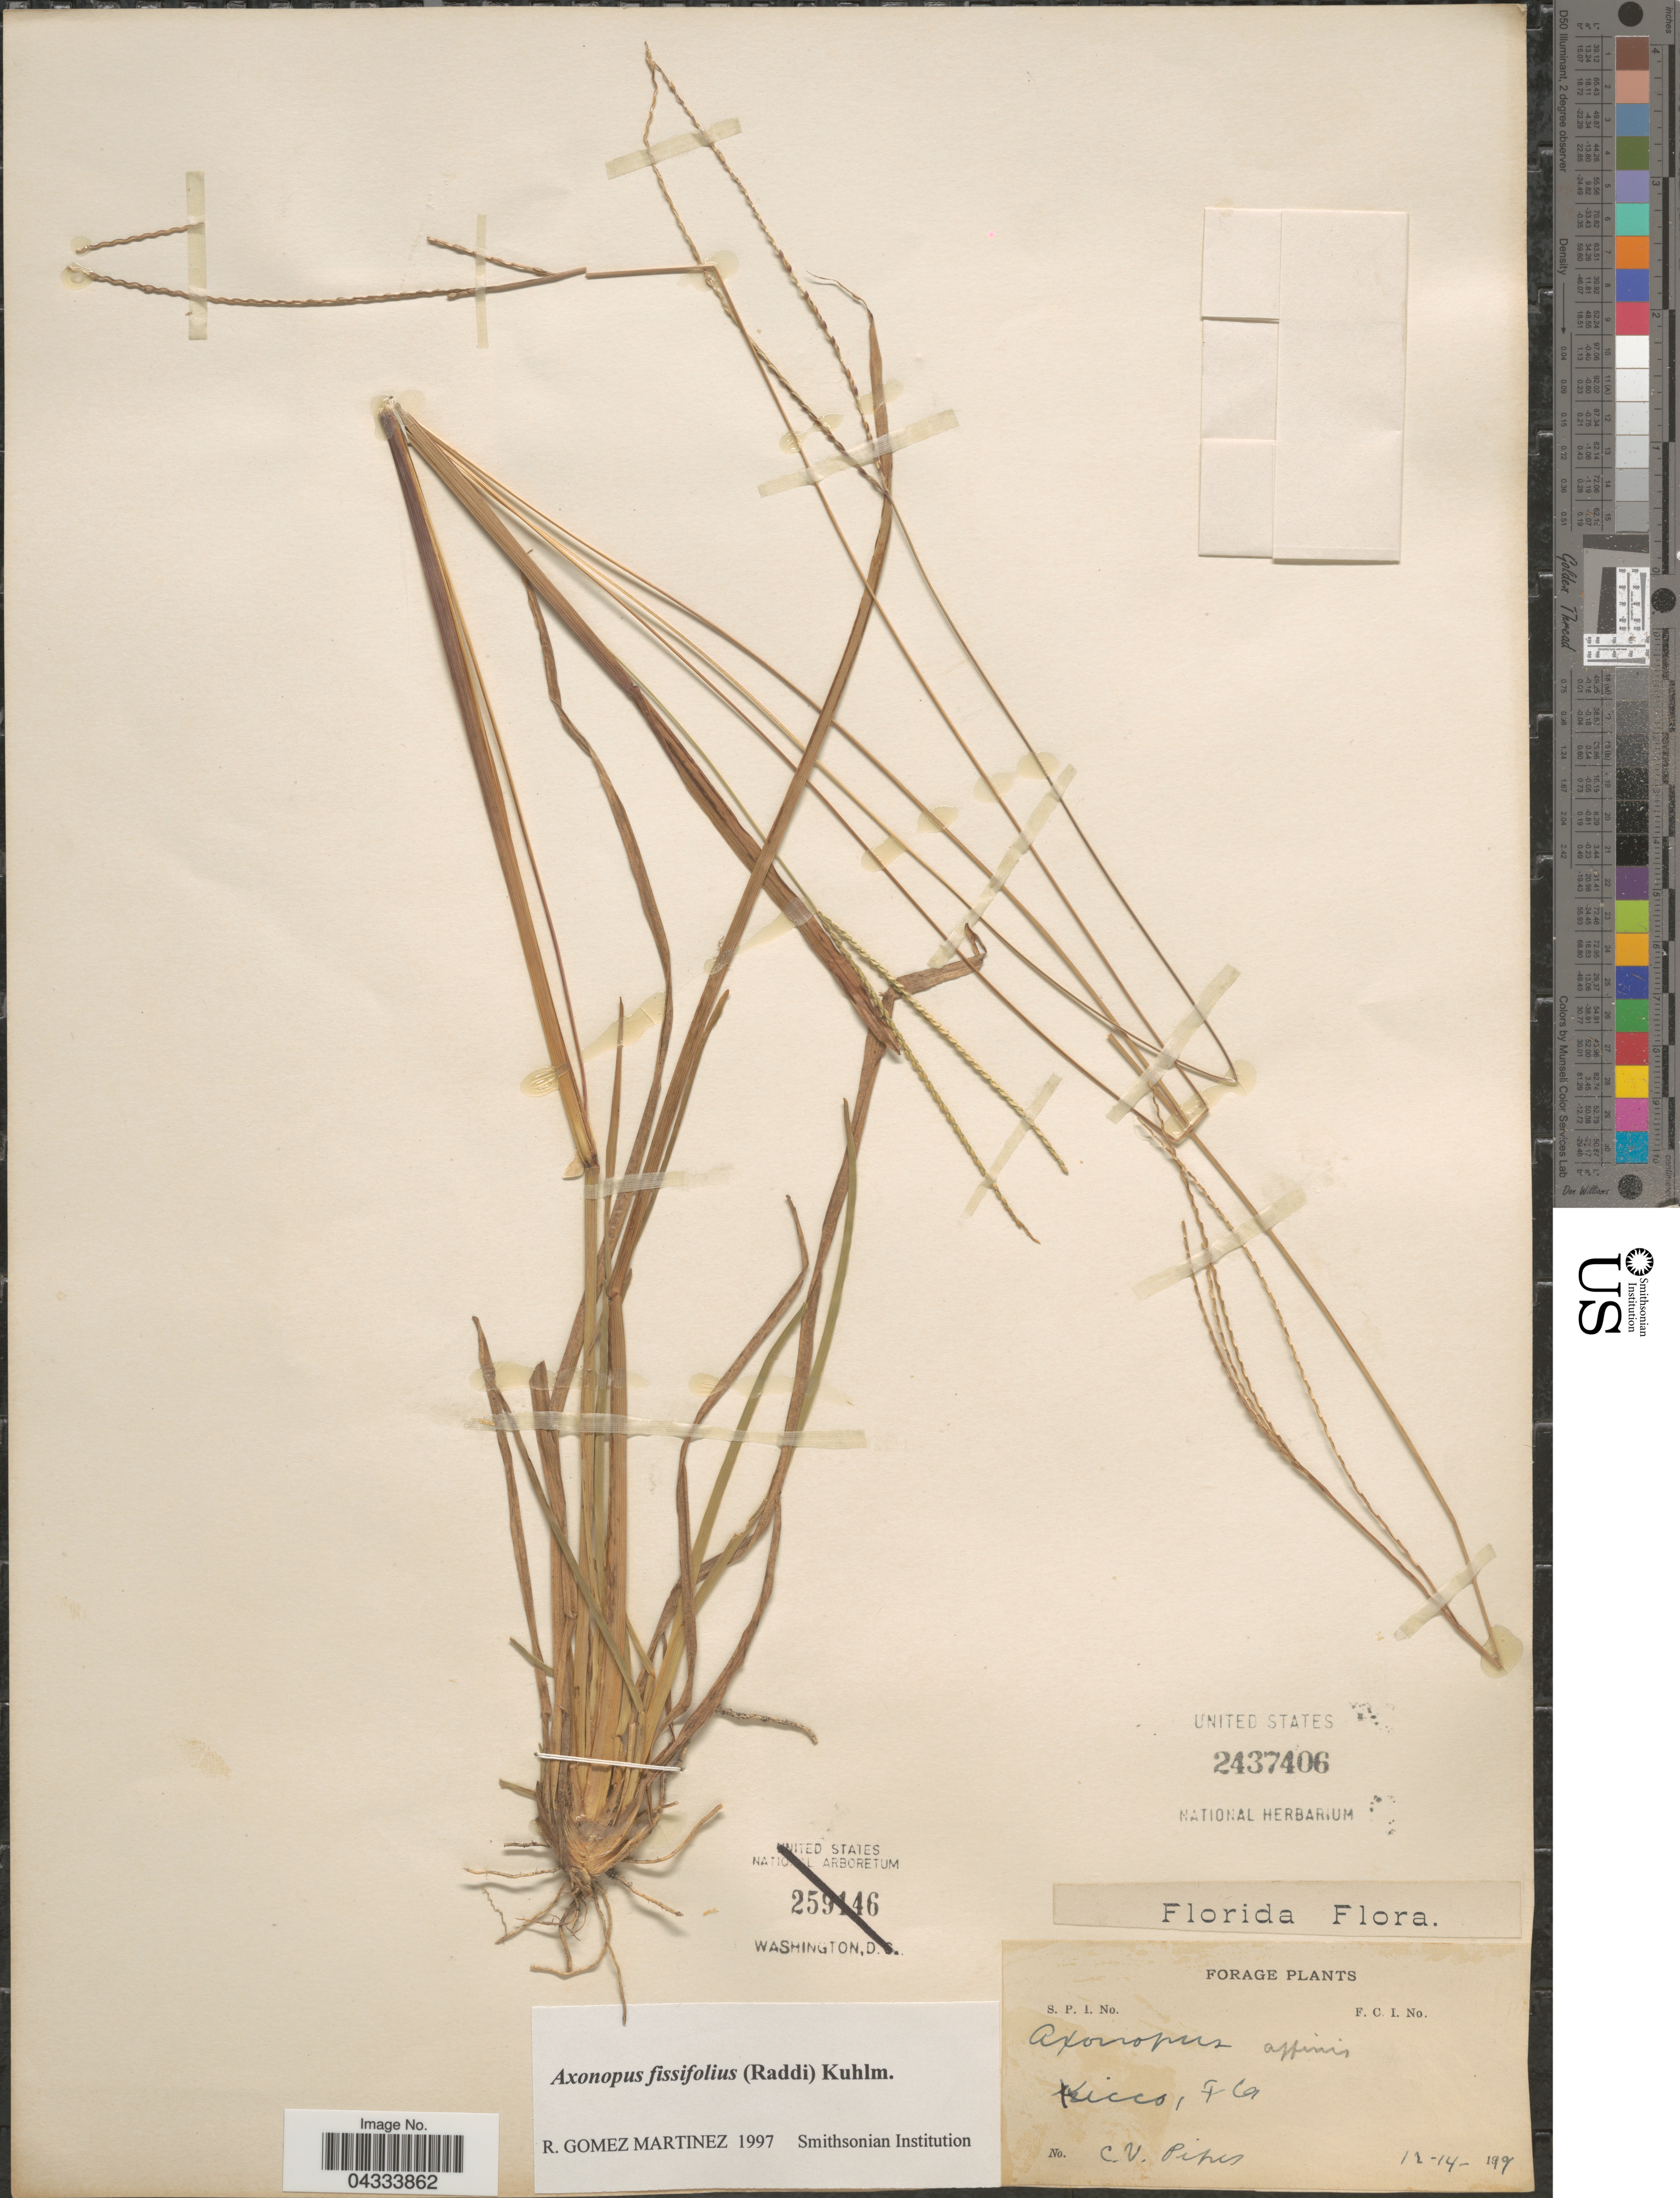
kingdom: Plantae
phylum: Tracheophyta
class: Liliopsida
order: Poales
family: Poaceae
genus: Axonopus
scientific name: Axonopus fissifolius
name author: (Raddi) Kuhlm.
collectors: C. V. Piper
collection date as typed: Transcribed d/m/y: 14/12/19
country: United States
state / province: Florida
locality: Kicco.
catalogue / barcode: US 2437406